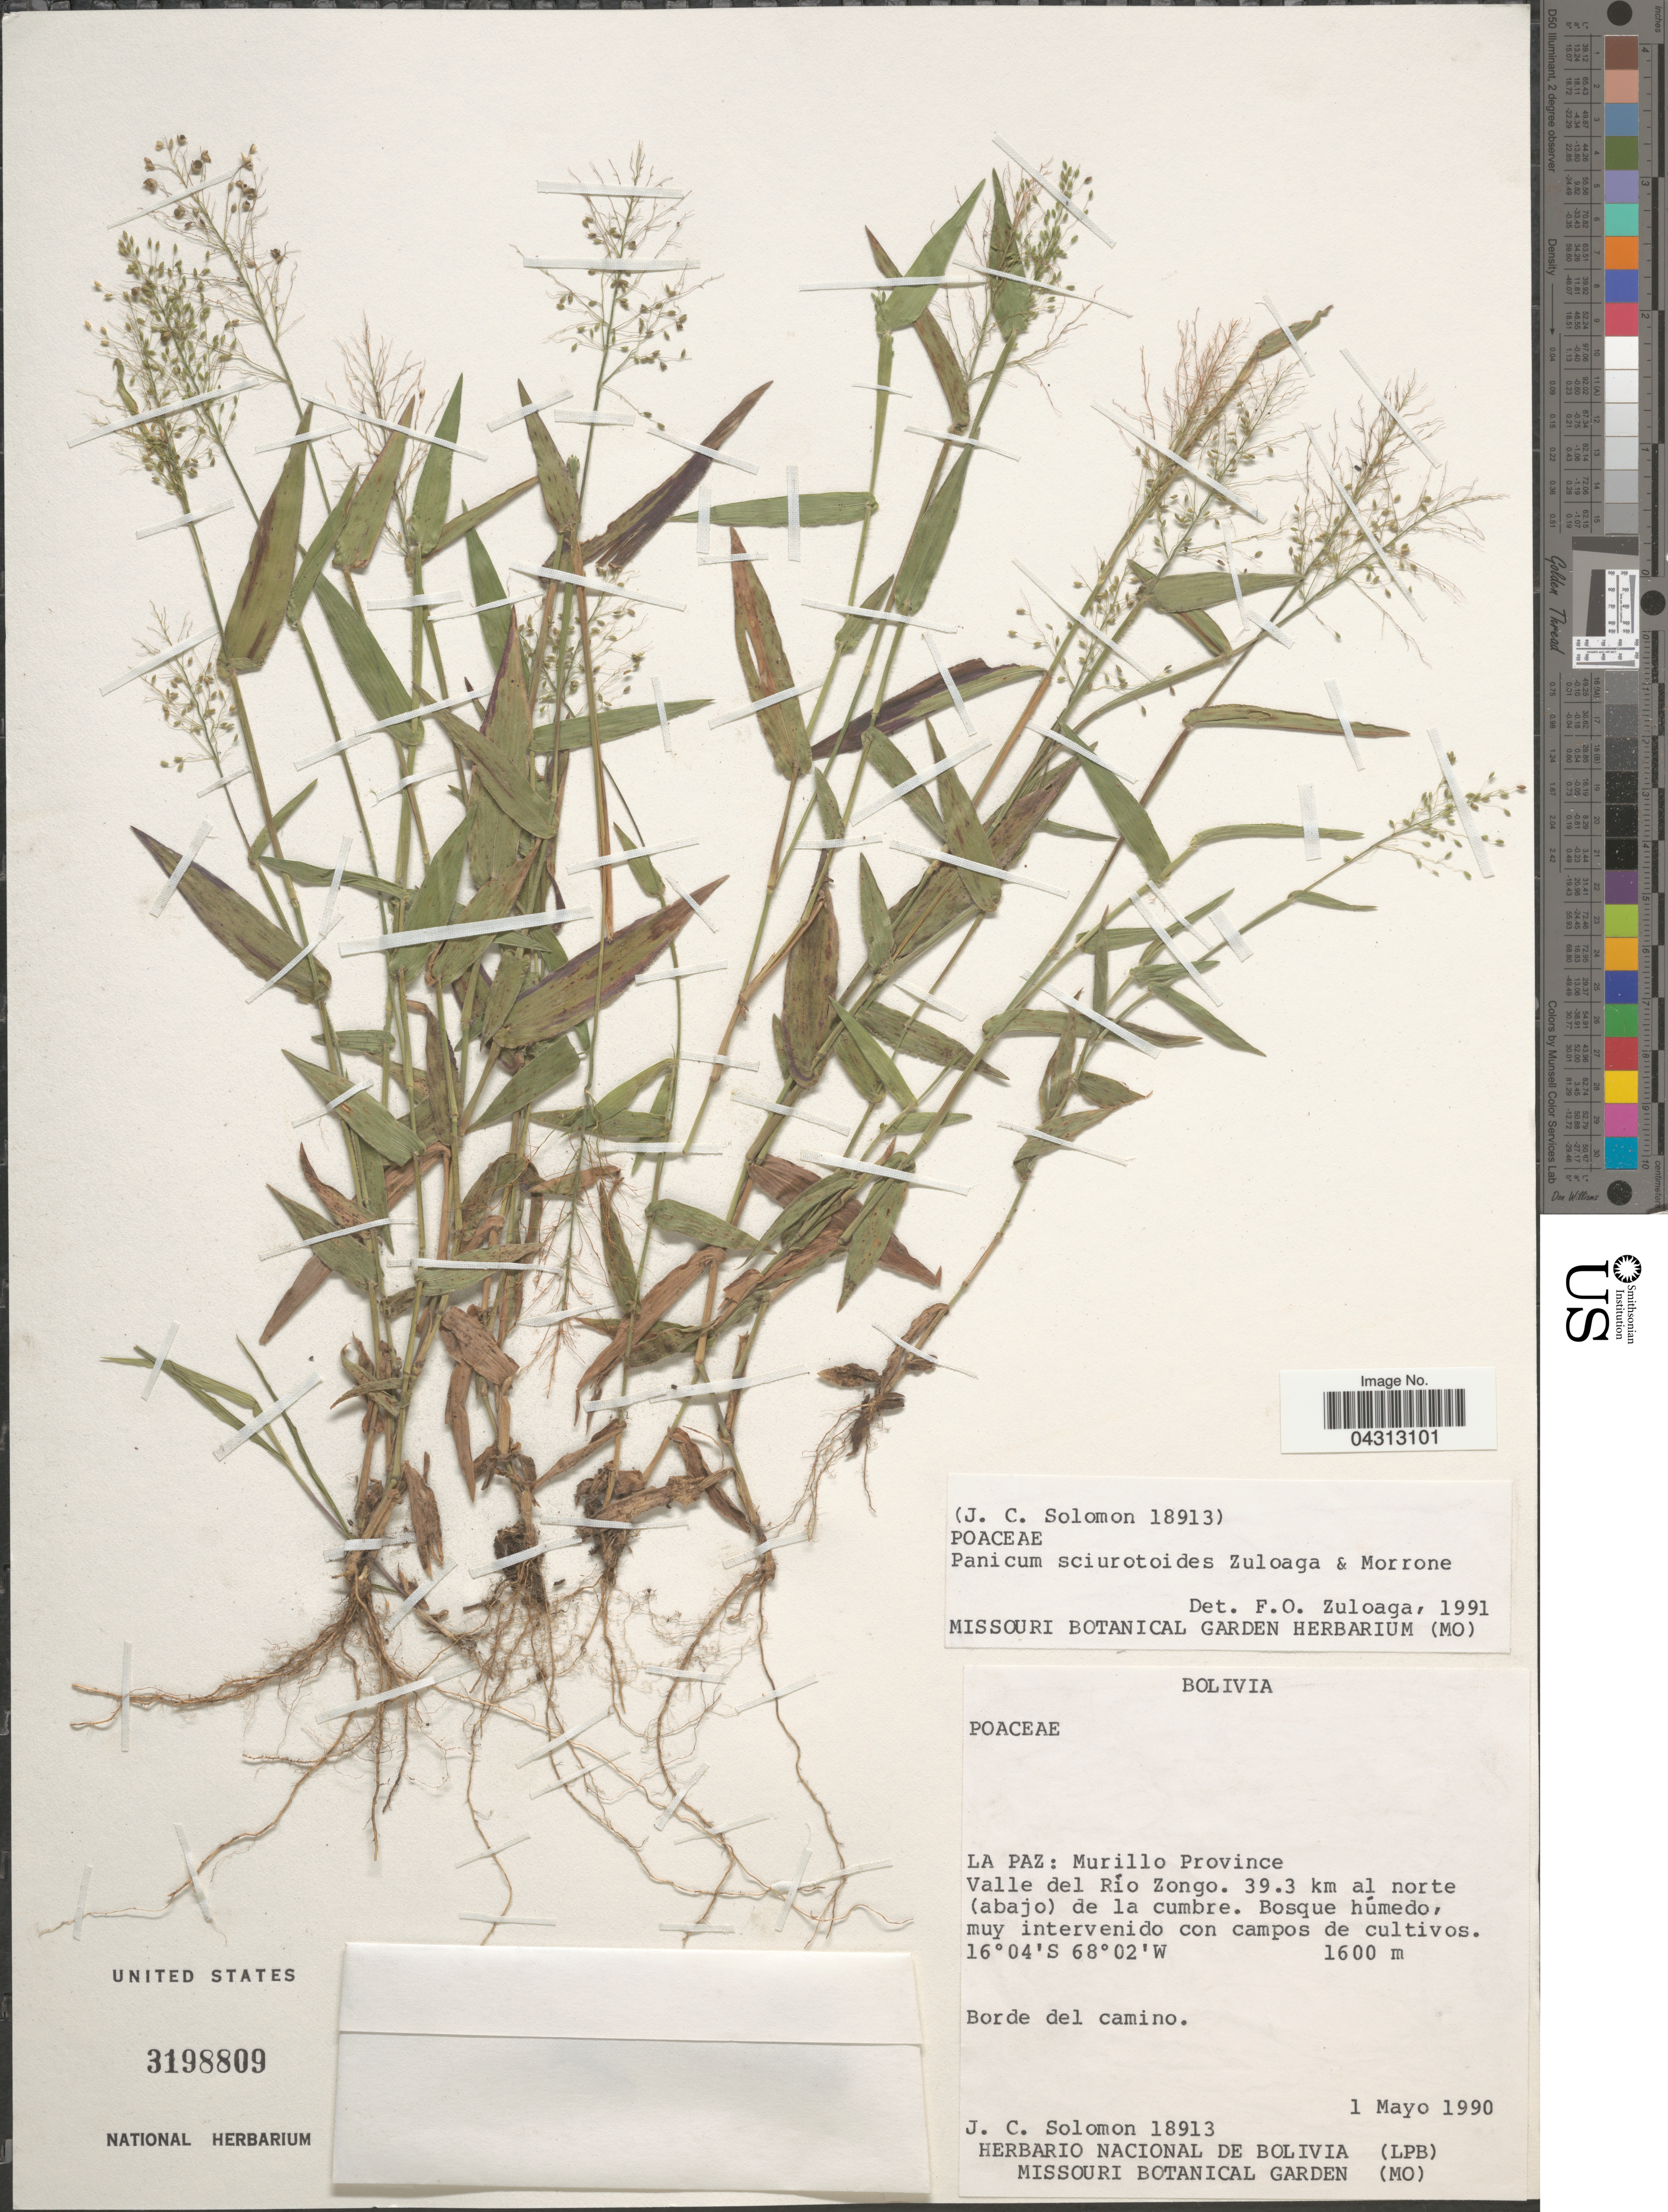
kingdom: Plantae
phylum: Tracheophyta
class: Liliopsida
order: Poales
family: Poaceae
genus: Dichanthelium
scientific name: Dichanthelium sciurotoides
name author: (Zuloaga & Morrone) Davidse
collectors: J. C. Solomon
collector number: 18913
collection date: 1990-05-01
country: Bolivia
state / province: La Paz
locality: Murillo Province. Valle del Río Zongo. 39.3 km al norte (abajo) de la cumbre.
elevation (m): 1600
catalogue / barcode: US 3198809